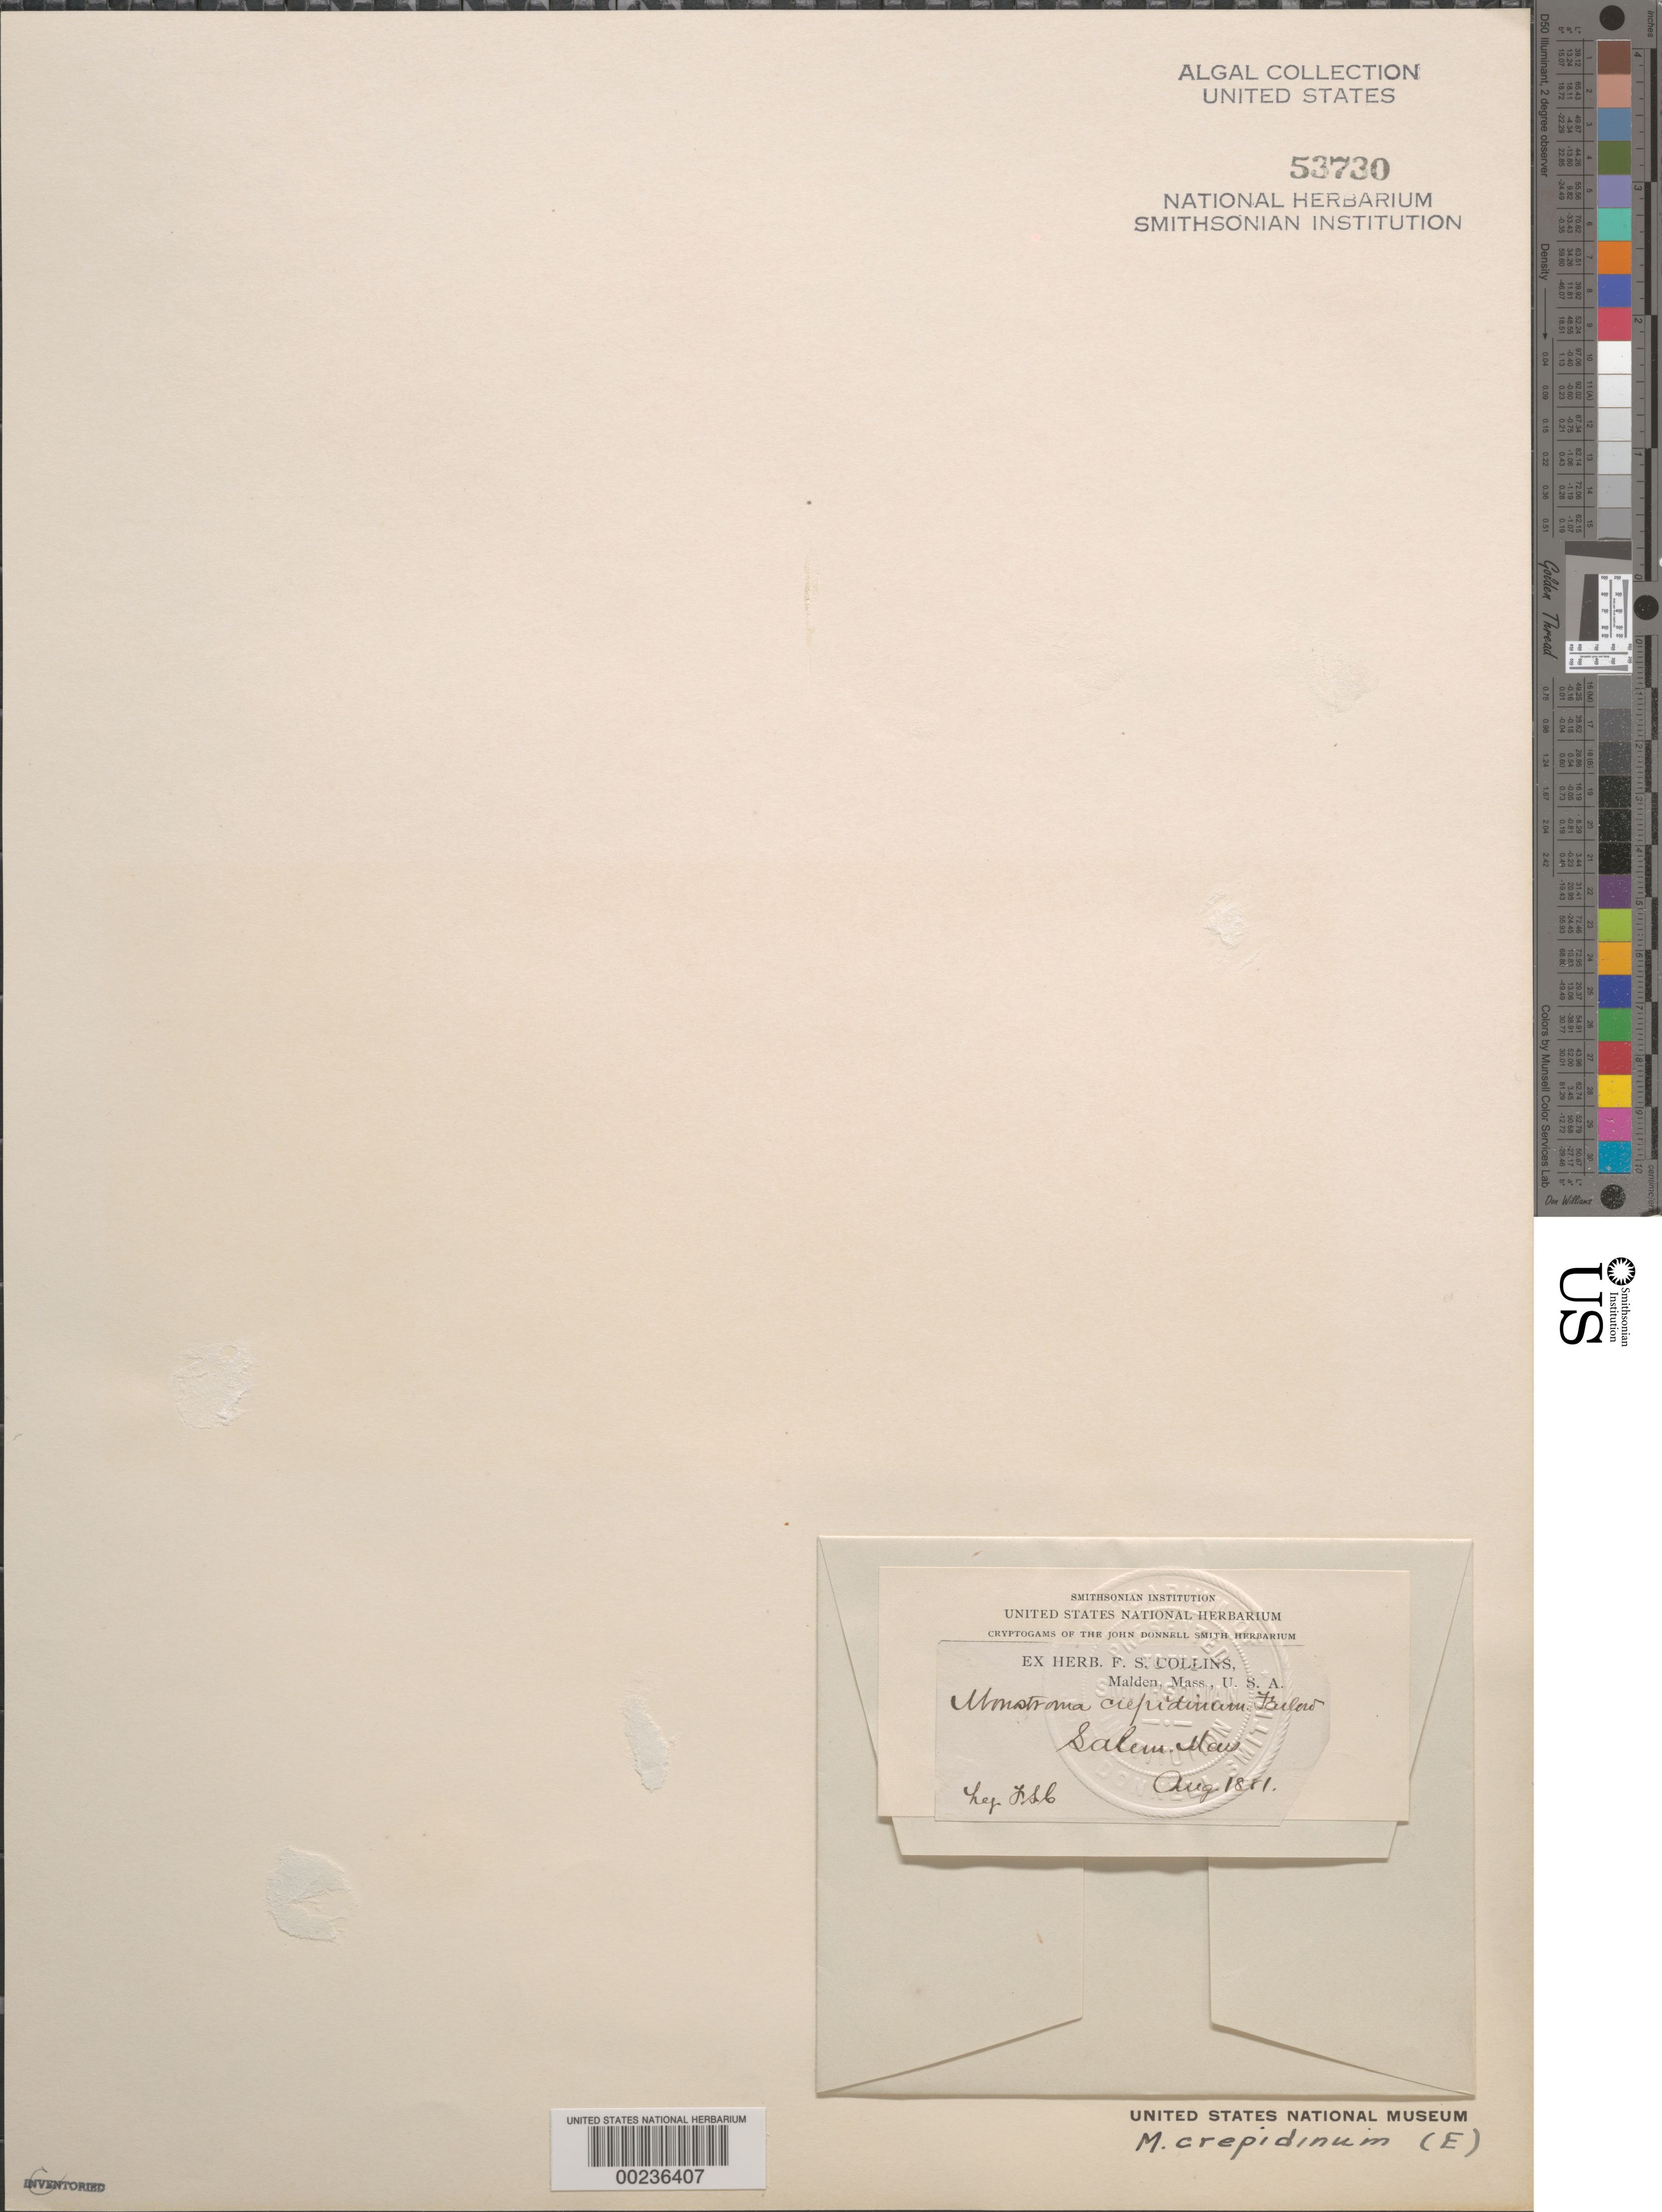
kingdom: Plantae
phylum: Chlorophyta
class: Ulvophyceae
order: Ulvales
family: Gayraliaceae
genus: Gayralia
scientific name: Gayralia oxysperma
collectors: F. Collins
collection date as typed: Aug 1881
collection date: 1881-08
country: United States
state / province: Massachusetts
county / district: Essex County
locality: Salem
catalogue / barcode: US 53730